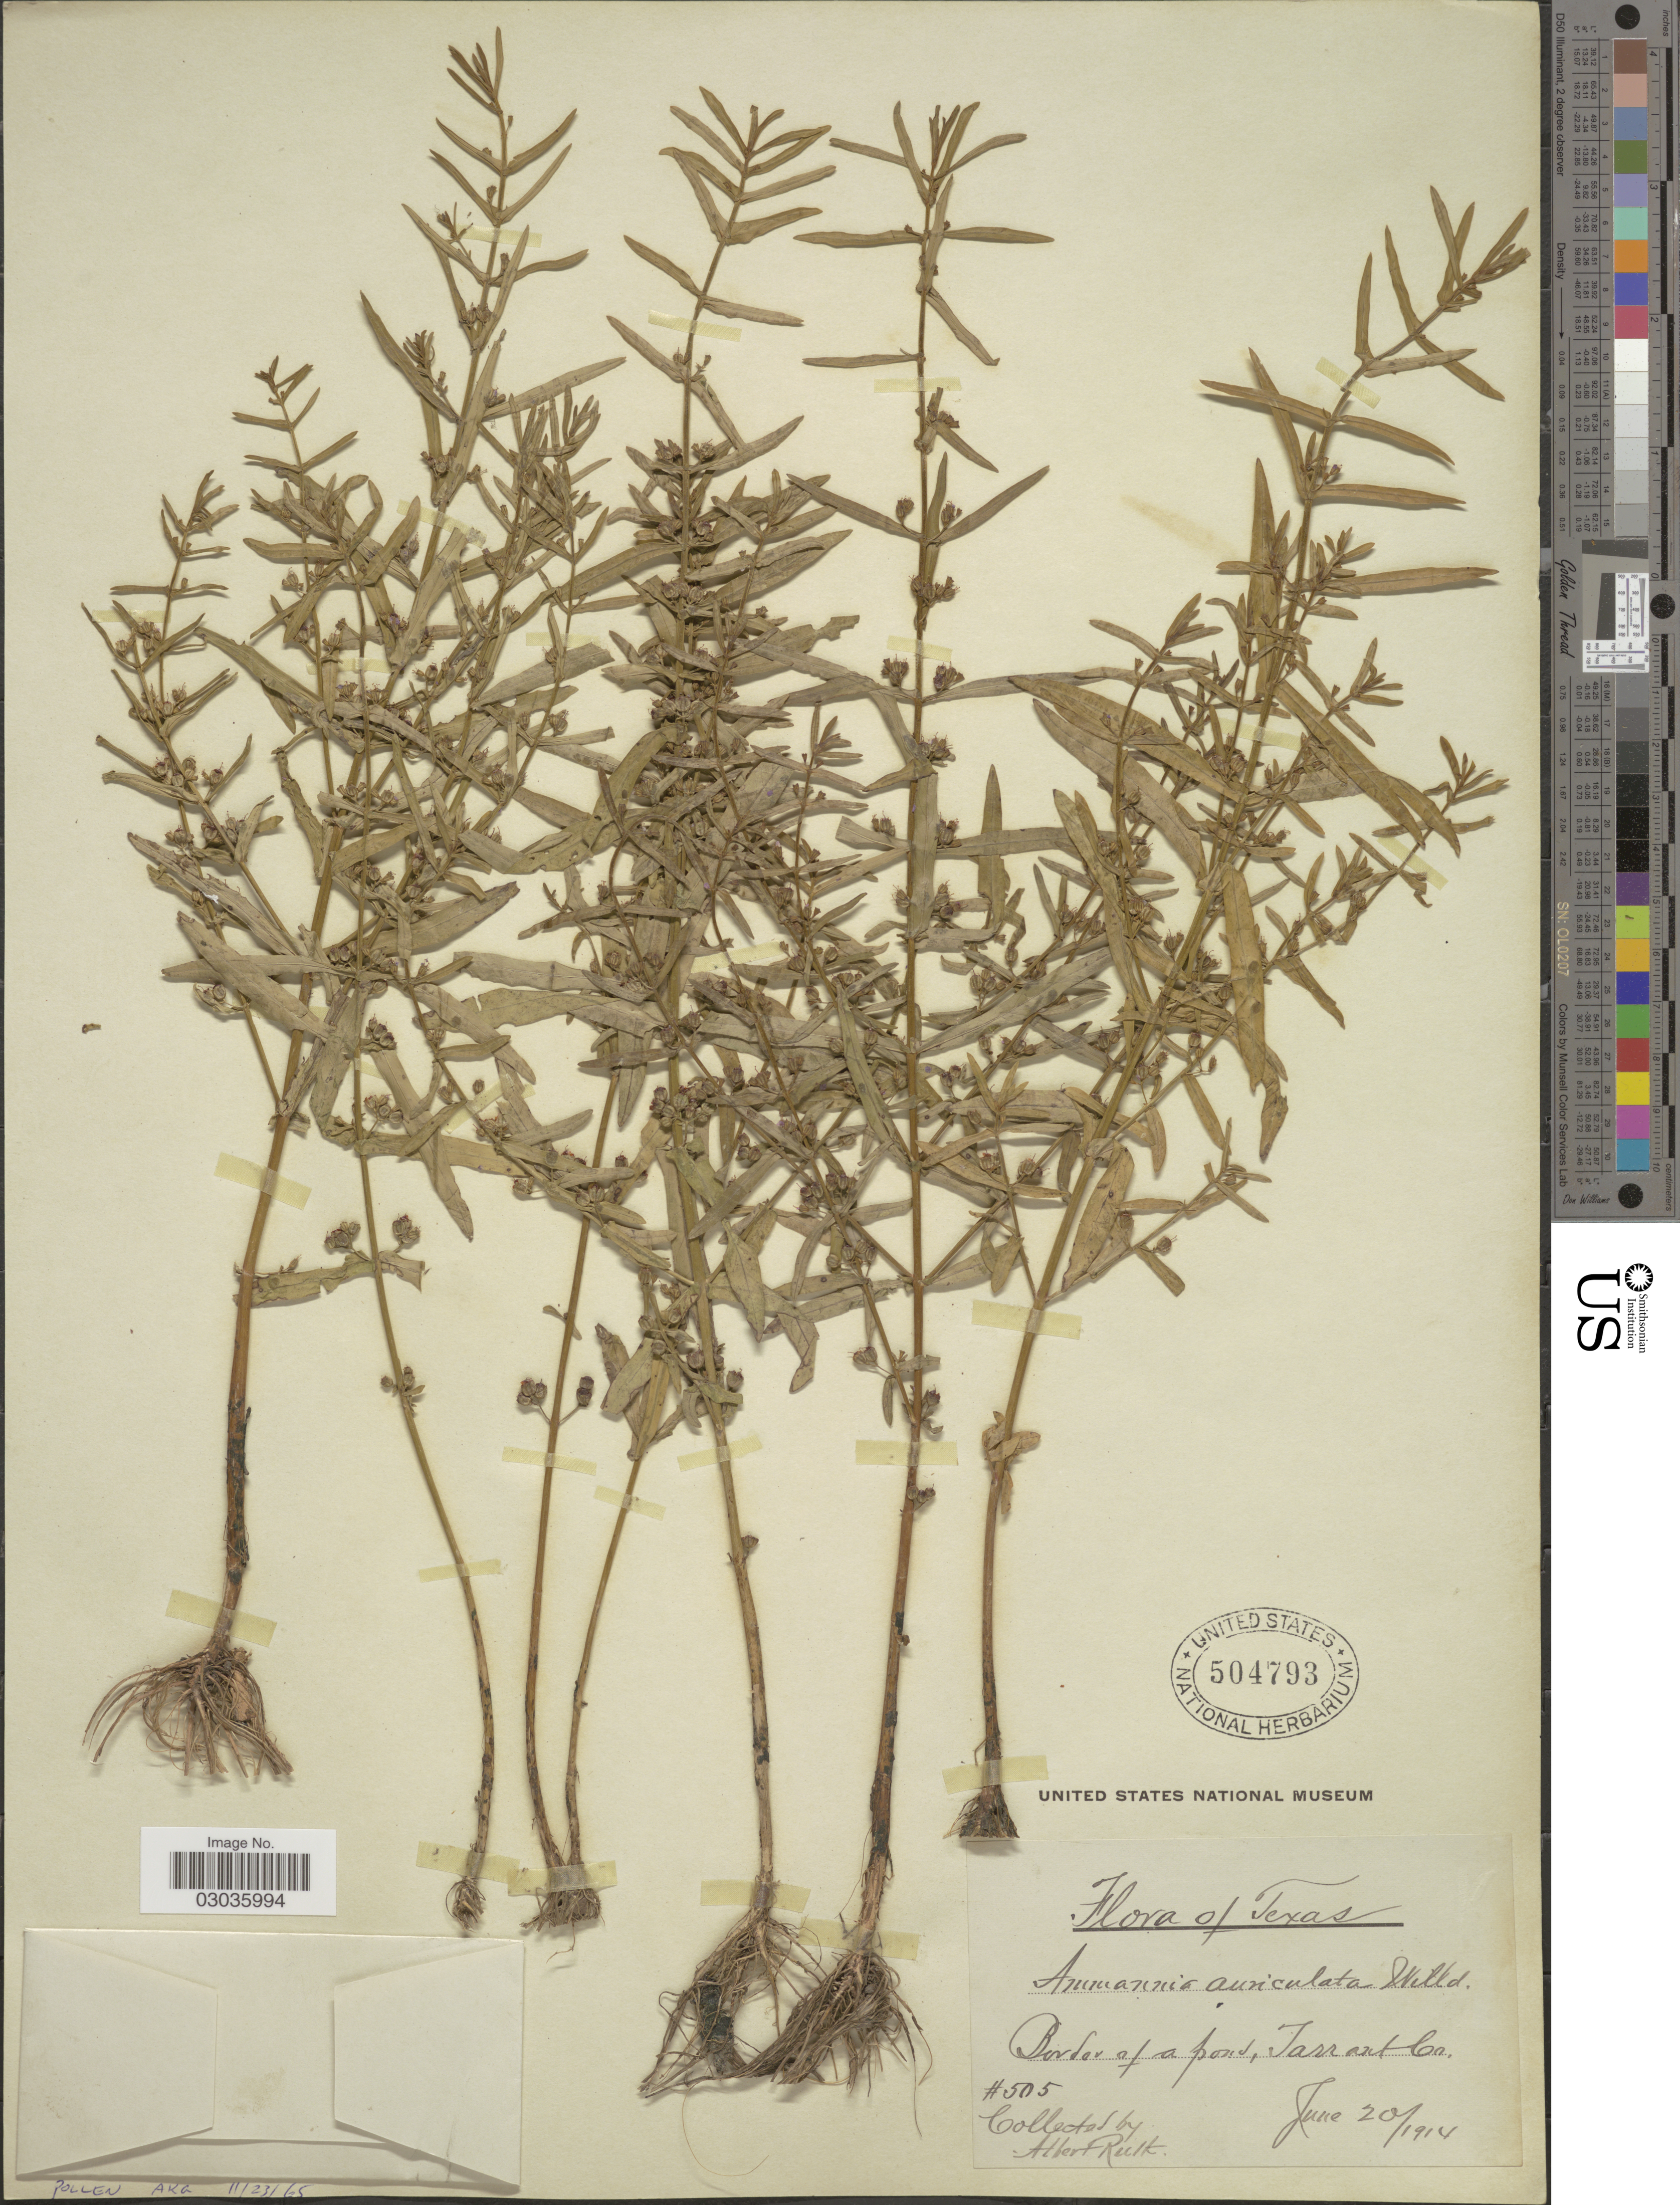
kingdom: Plantae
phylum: Tracheophyta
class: Magnoliopsida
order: Myrtales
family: Lythraceae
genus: Ammannia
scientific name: Ammannia auriculata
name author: Willd.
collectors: A. Ruth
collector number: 505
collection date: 1914-06-20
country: United States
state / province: Texas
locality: Border of a pond, Tarrant Co.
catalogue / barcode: US 504793